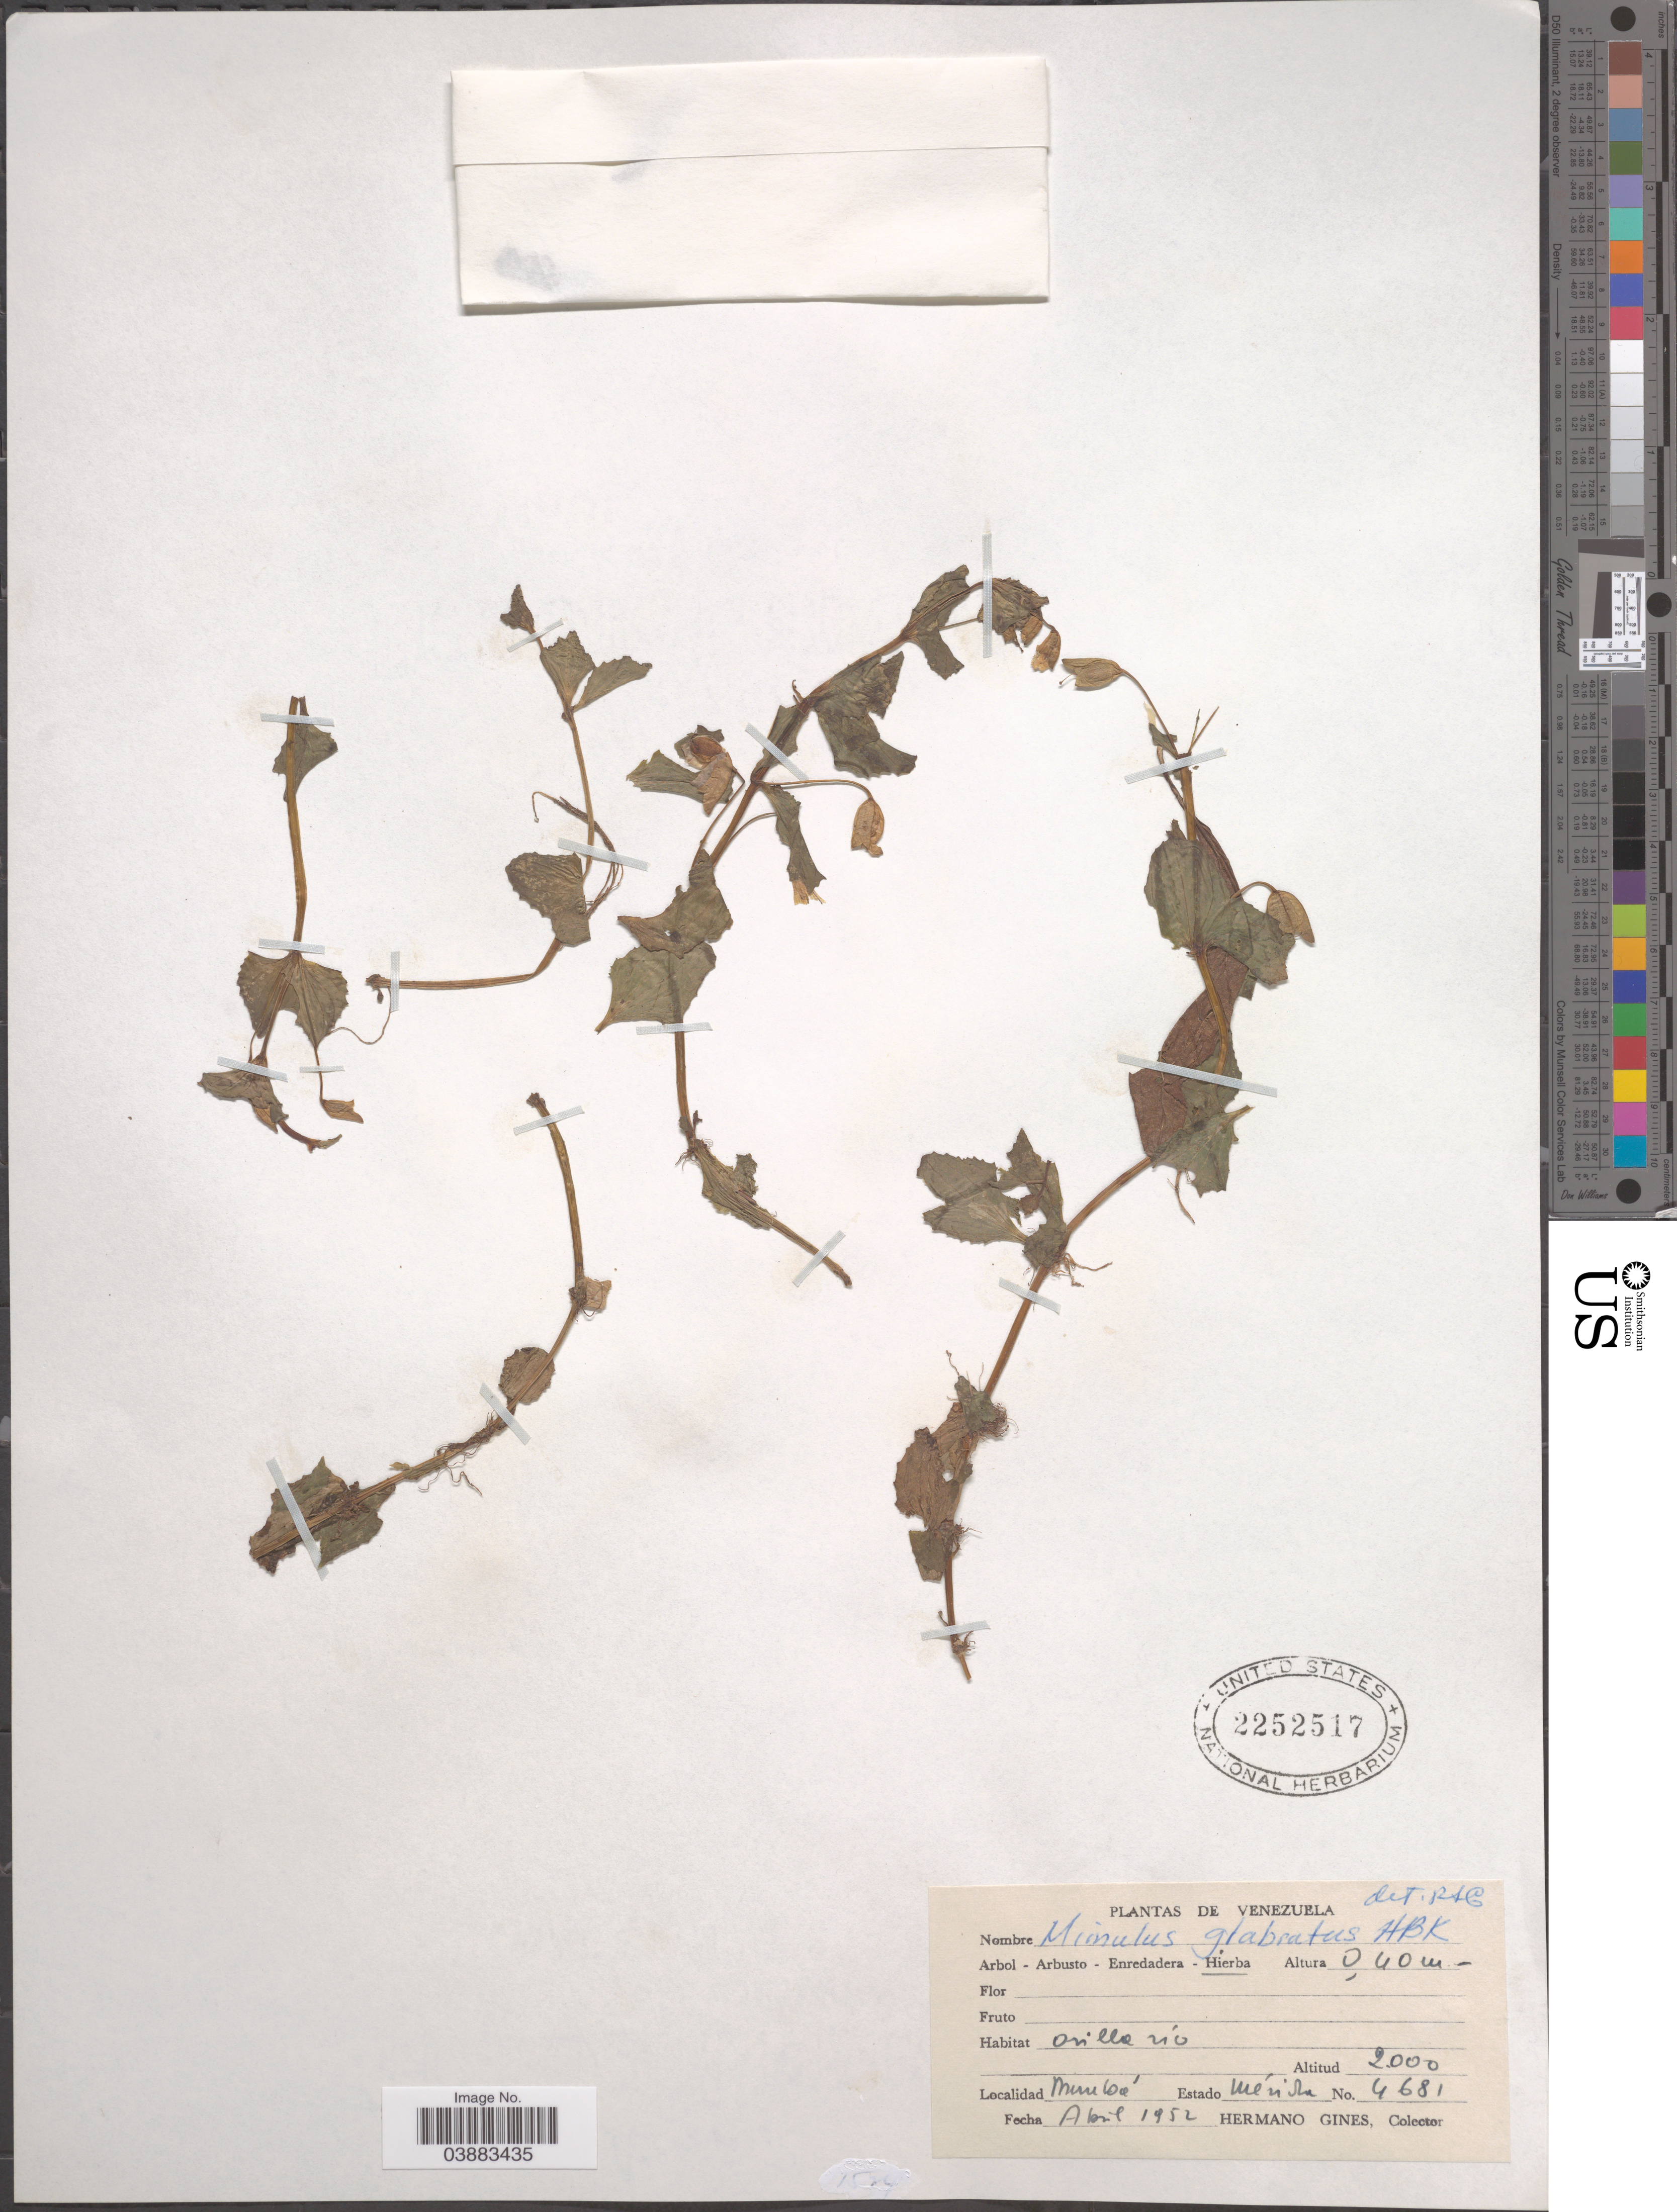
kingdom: Plantae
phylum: Tracheophyta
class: Magnoliopsida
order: Lamiales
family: Phrymaceae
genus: Mimulus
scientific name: Mimulus glabratus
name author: Kunth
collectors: Bro. Gines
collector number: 4681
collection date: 1952-04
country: Venezuela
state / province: Merida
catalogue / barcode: US 2252517